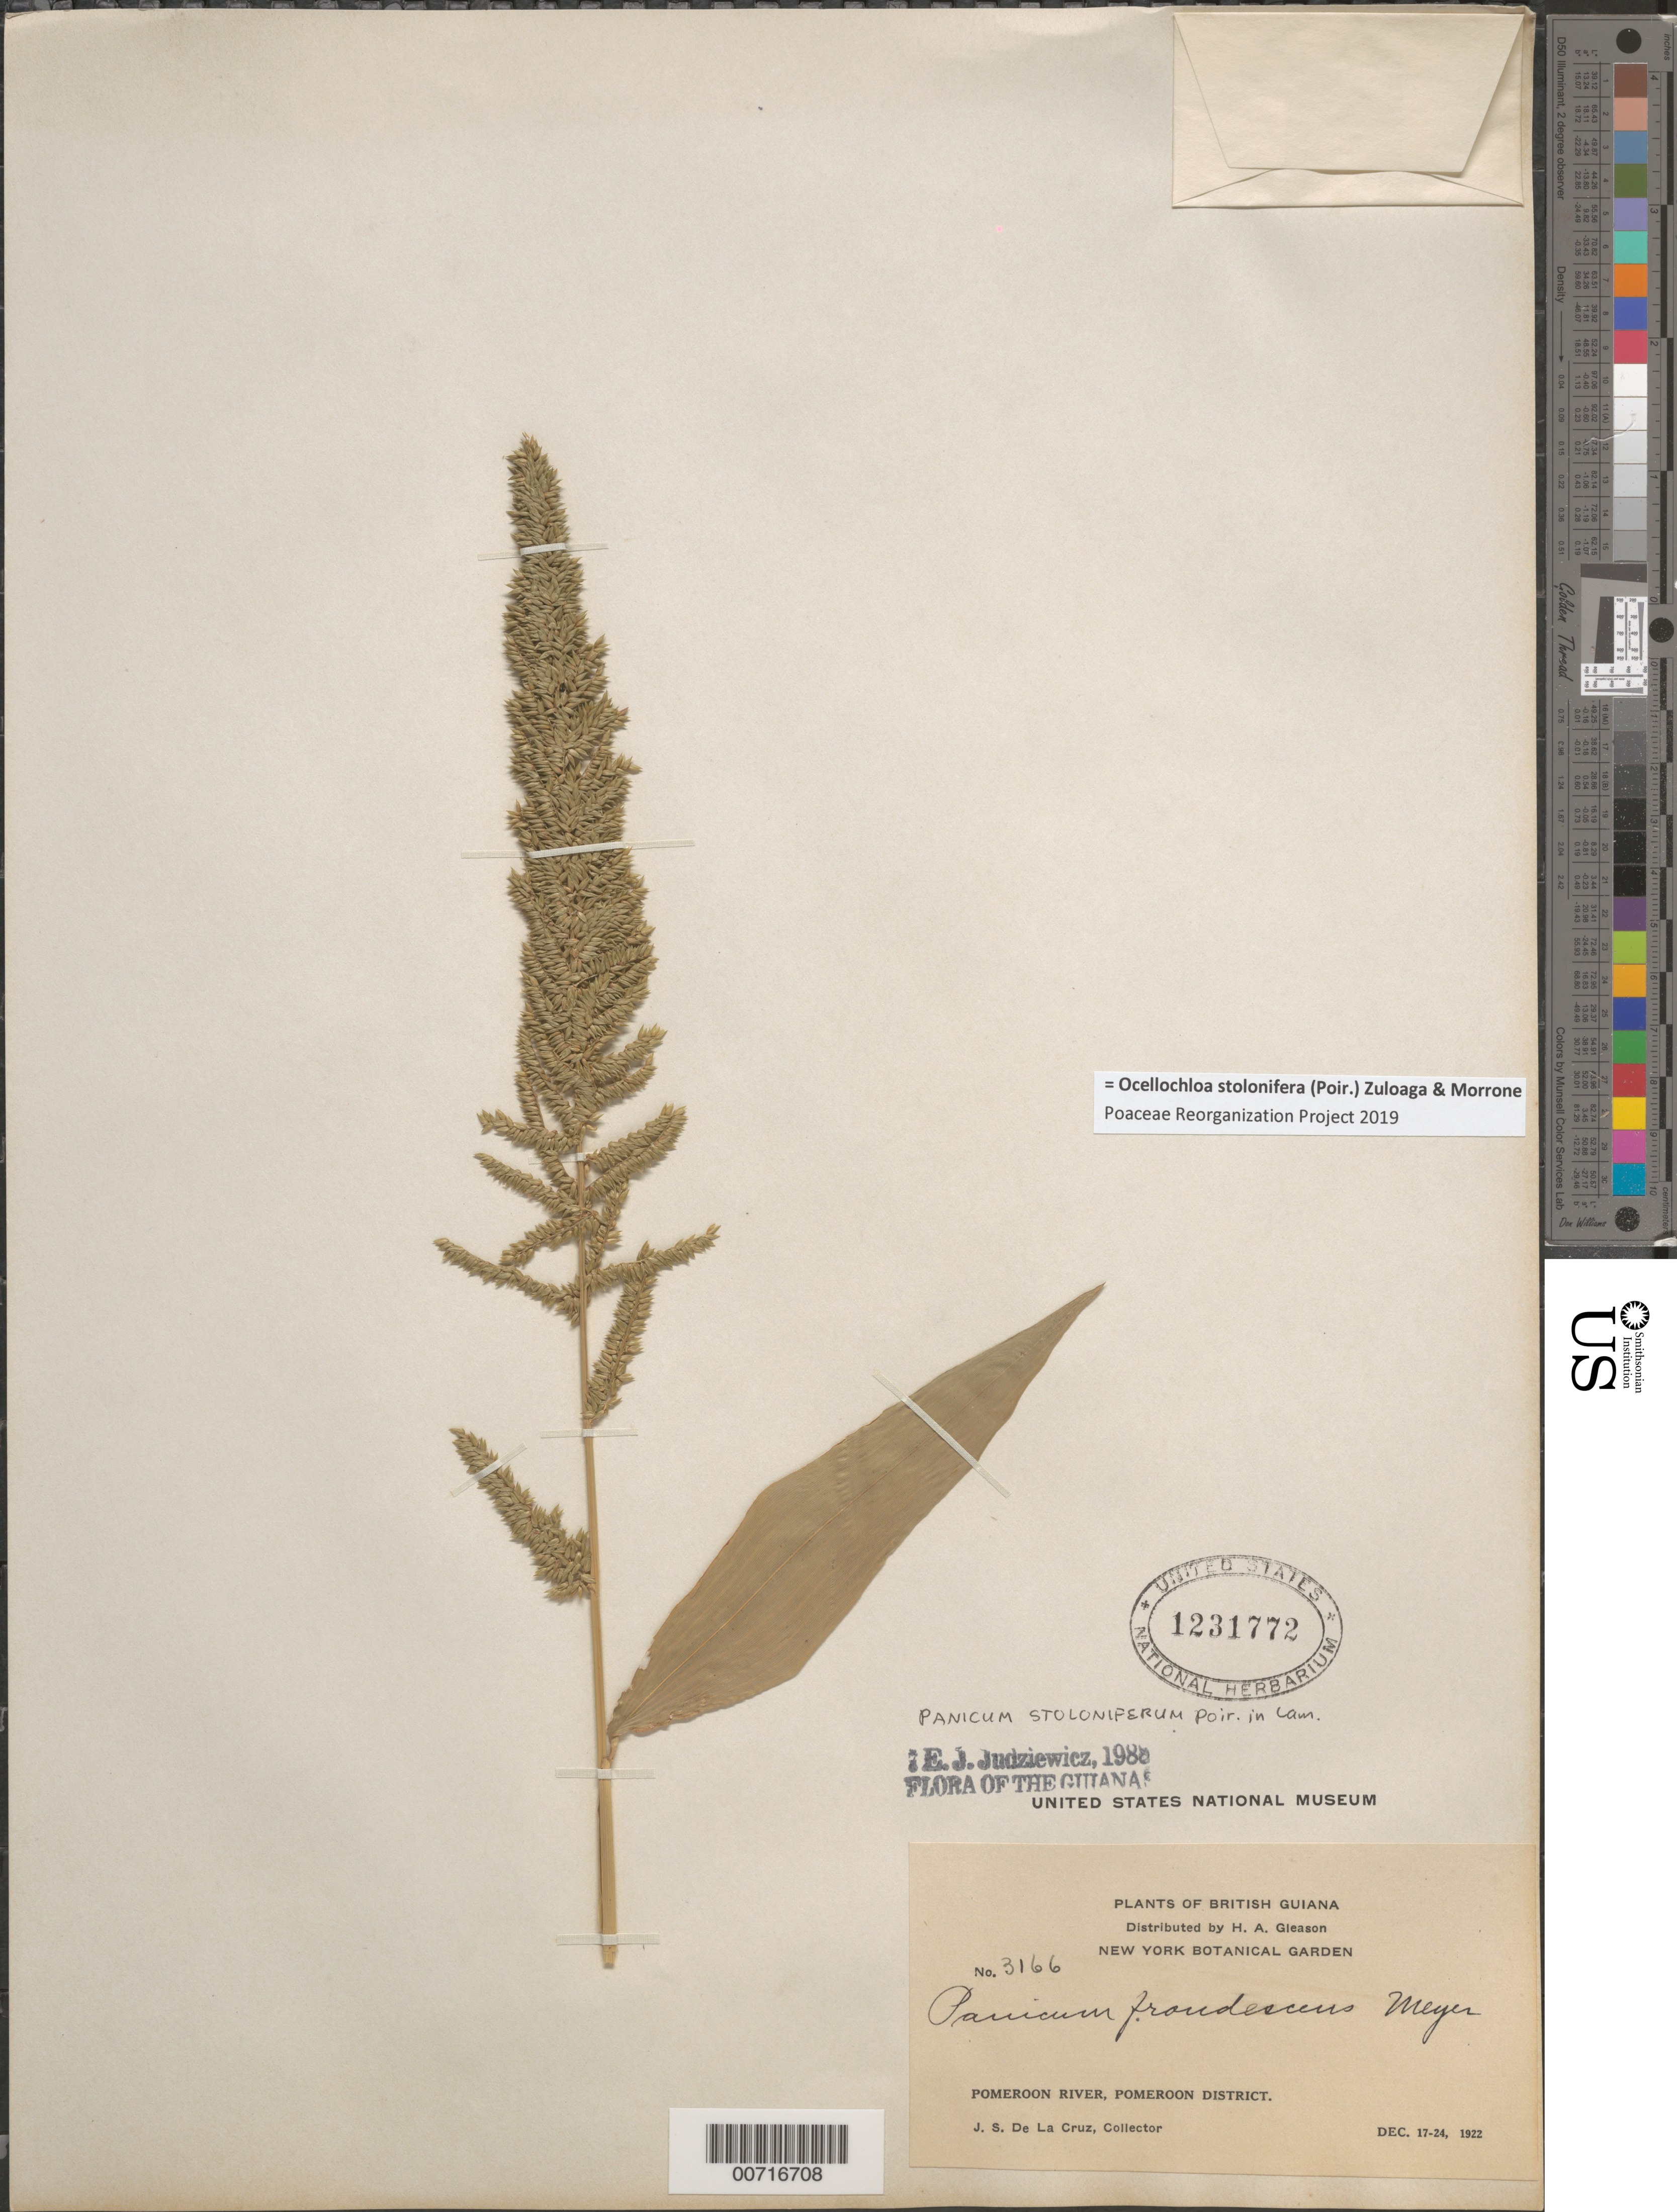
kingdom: Plantae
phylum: Tracheophyta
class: Liliopsida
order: Poales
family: Poaceae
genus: Panicum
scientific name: Panicum stoloniferum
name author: Poir.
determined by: Judziewicz, E. J.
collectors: J. S. de la Cruz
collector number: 3166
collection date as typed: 17-Dec-22 to 24-Dec-22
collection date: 1922-12-17/1922-12-24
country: Guyana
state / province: Pomeroon-Supenaam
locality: Pomeroon R.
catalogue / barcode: US 1231772